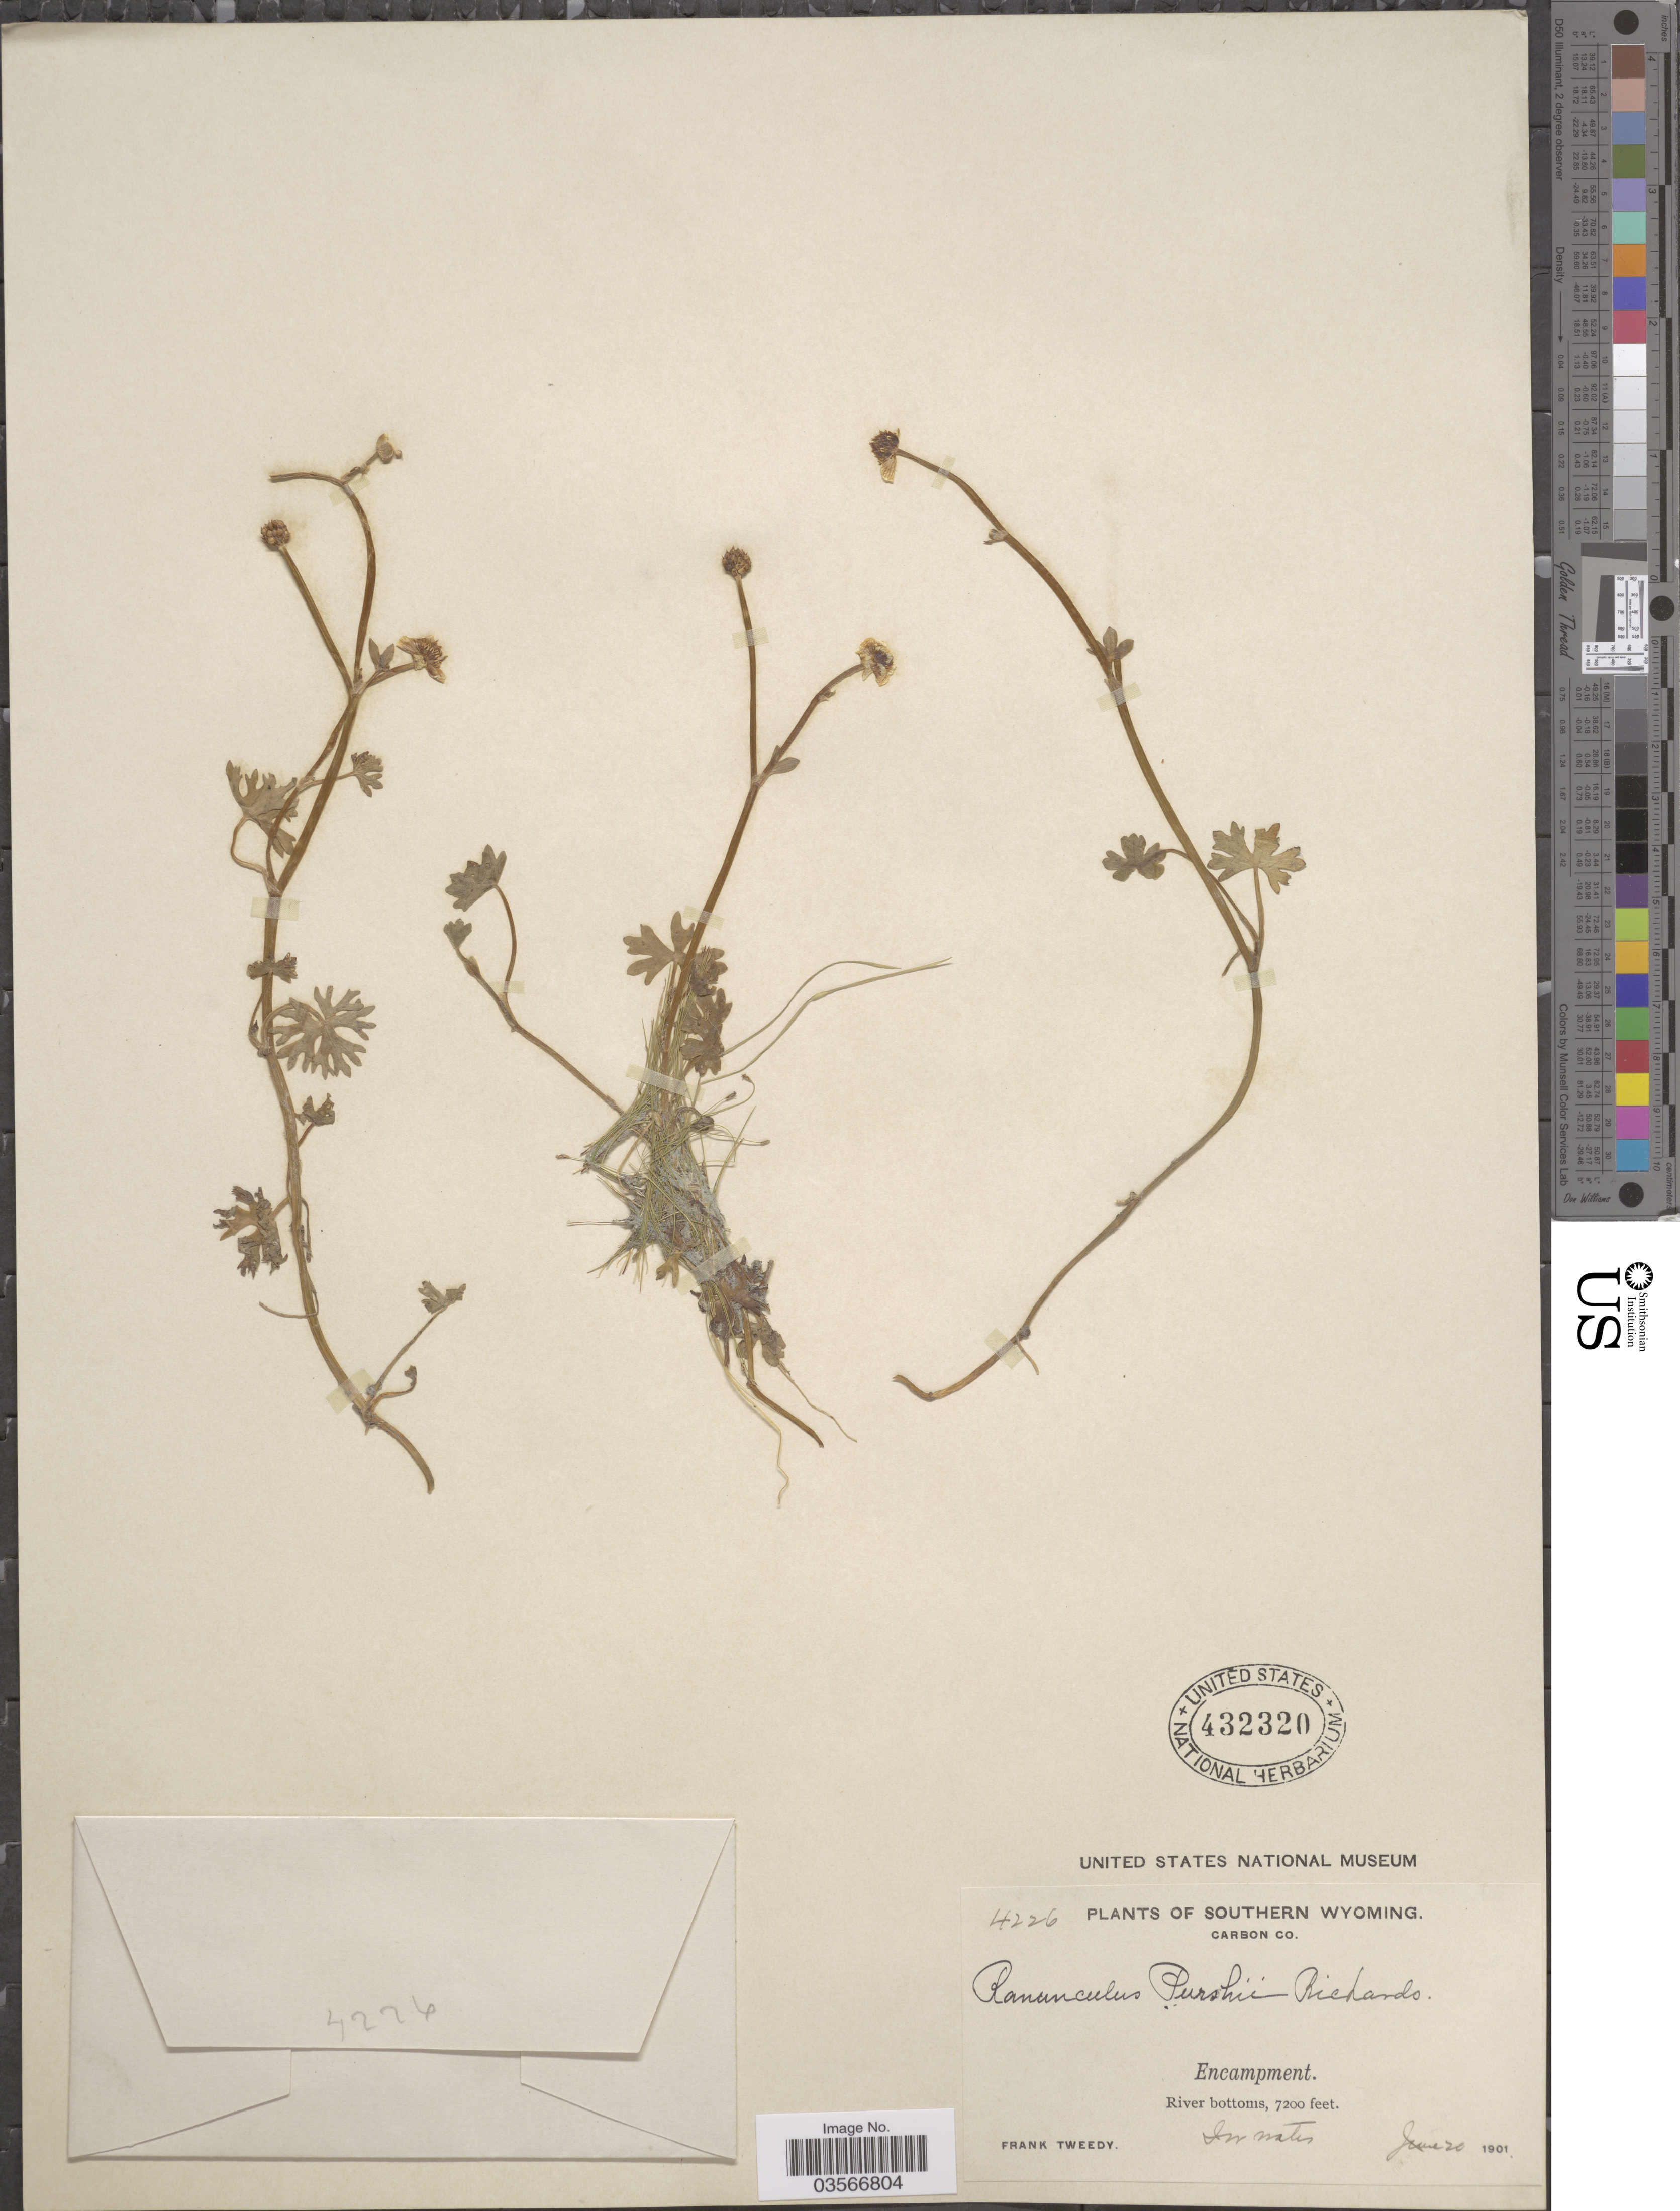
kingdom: Plantae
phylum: Tracheophyta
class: Magnoliopsida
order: Ranunculales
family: Ranunculaceae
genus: Ranunculus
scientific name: Ranunculus gmelinii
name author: DC.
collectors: F. Tweedy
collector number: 4226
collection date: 1901-06-20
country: United States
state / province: Wyoming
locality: Southern Wyoming. Carbon Co. Encampment. River bottoms. In water.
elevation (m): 2195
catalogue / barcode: US 432320